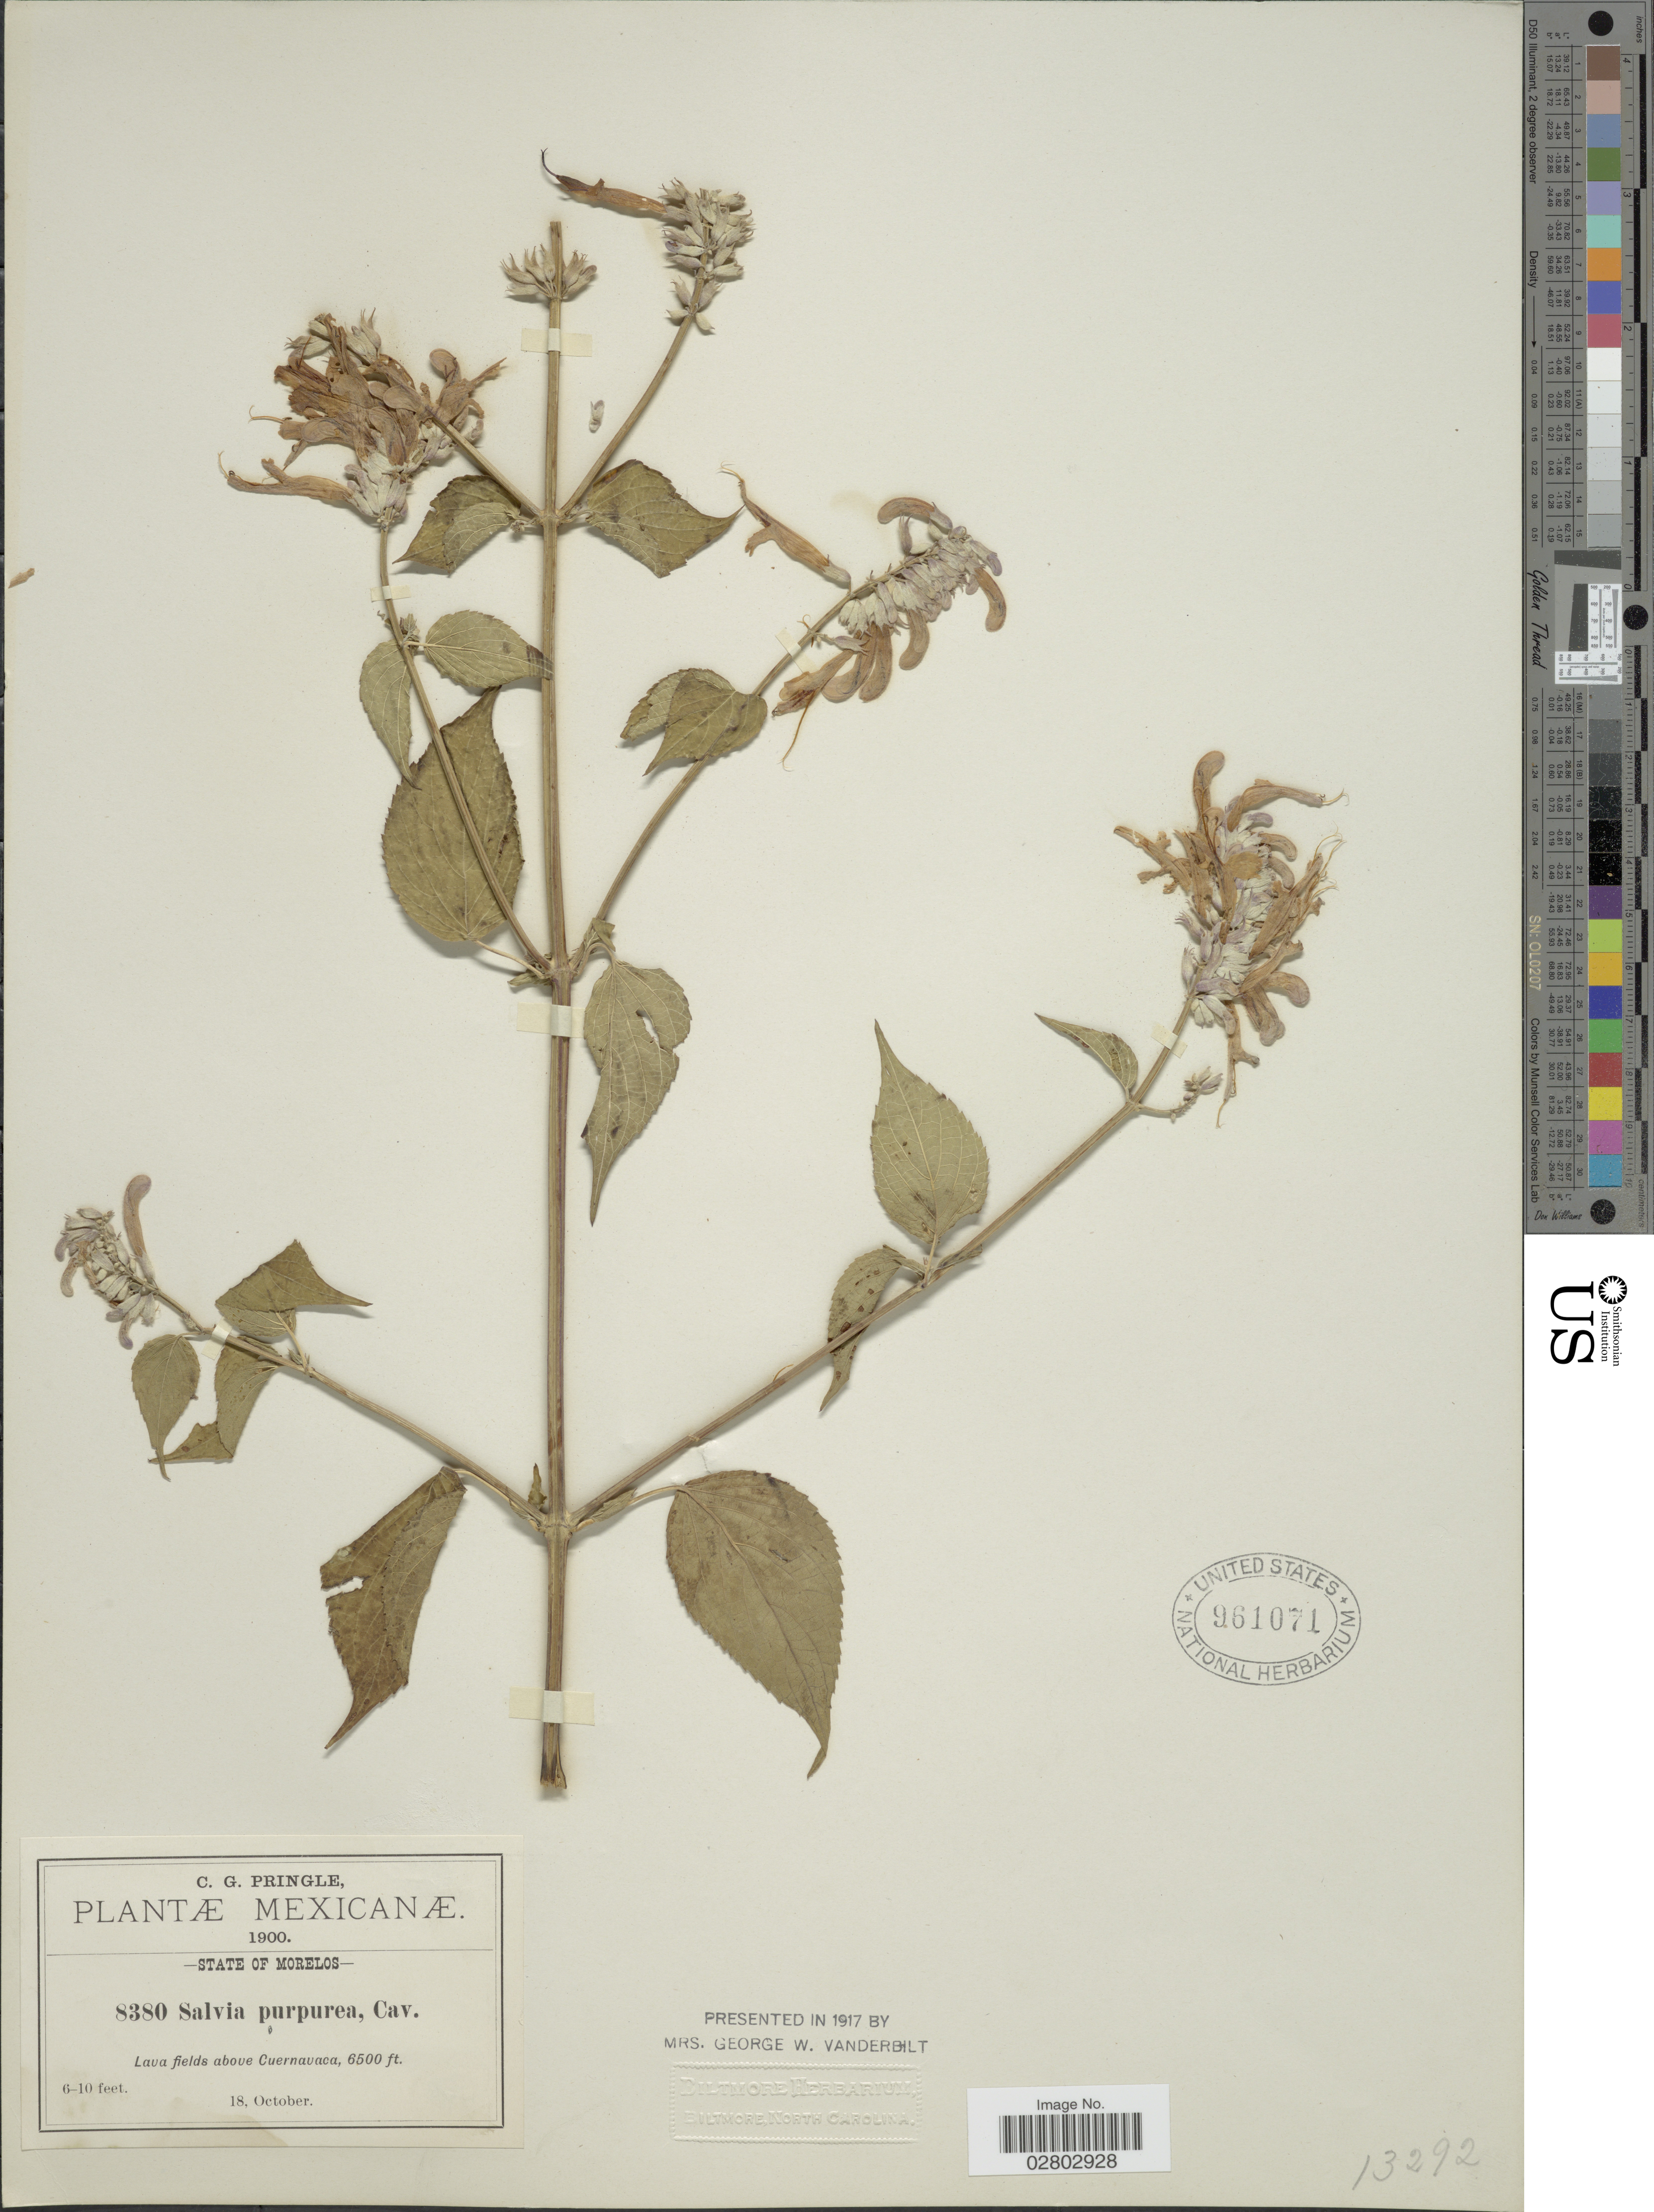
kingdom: Plantae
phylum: Tracheophyta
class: Magnoliopsida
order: Lamiales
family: Lamiaceae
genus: Salvia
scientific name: Salvia purpurea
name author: Cav.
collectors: C. G. Pringle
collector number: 8380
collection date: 1900-10-18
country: Mexico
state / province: Morelos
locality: State of Morelos, Lava fields above Cuernavaca.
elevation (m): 1981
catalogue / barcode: US 961071